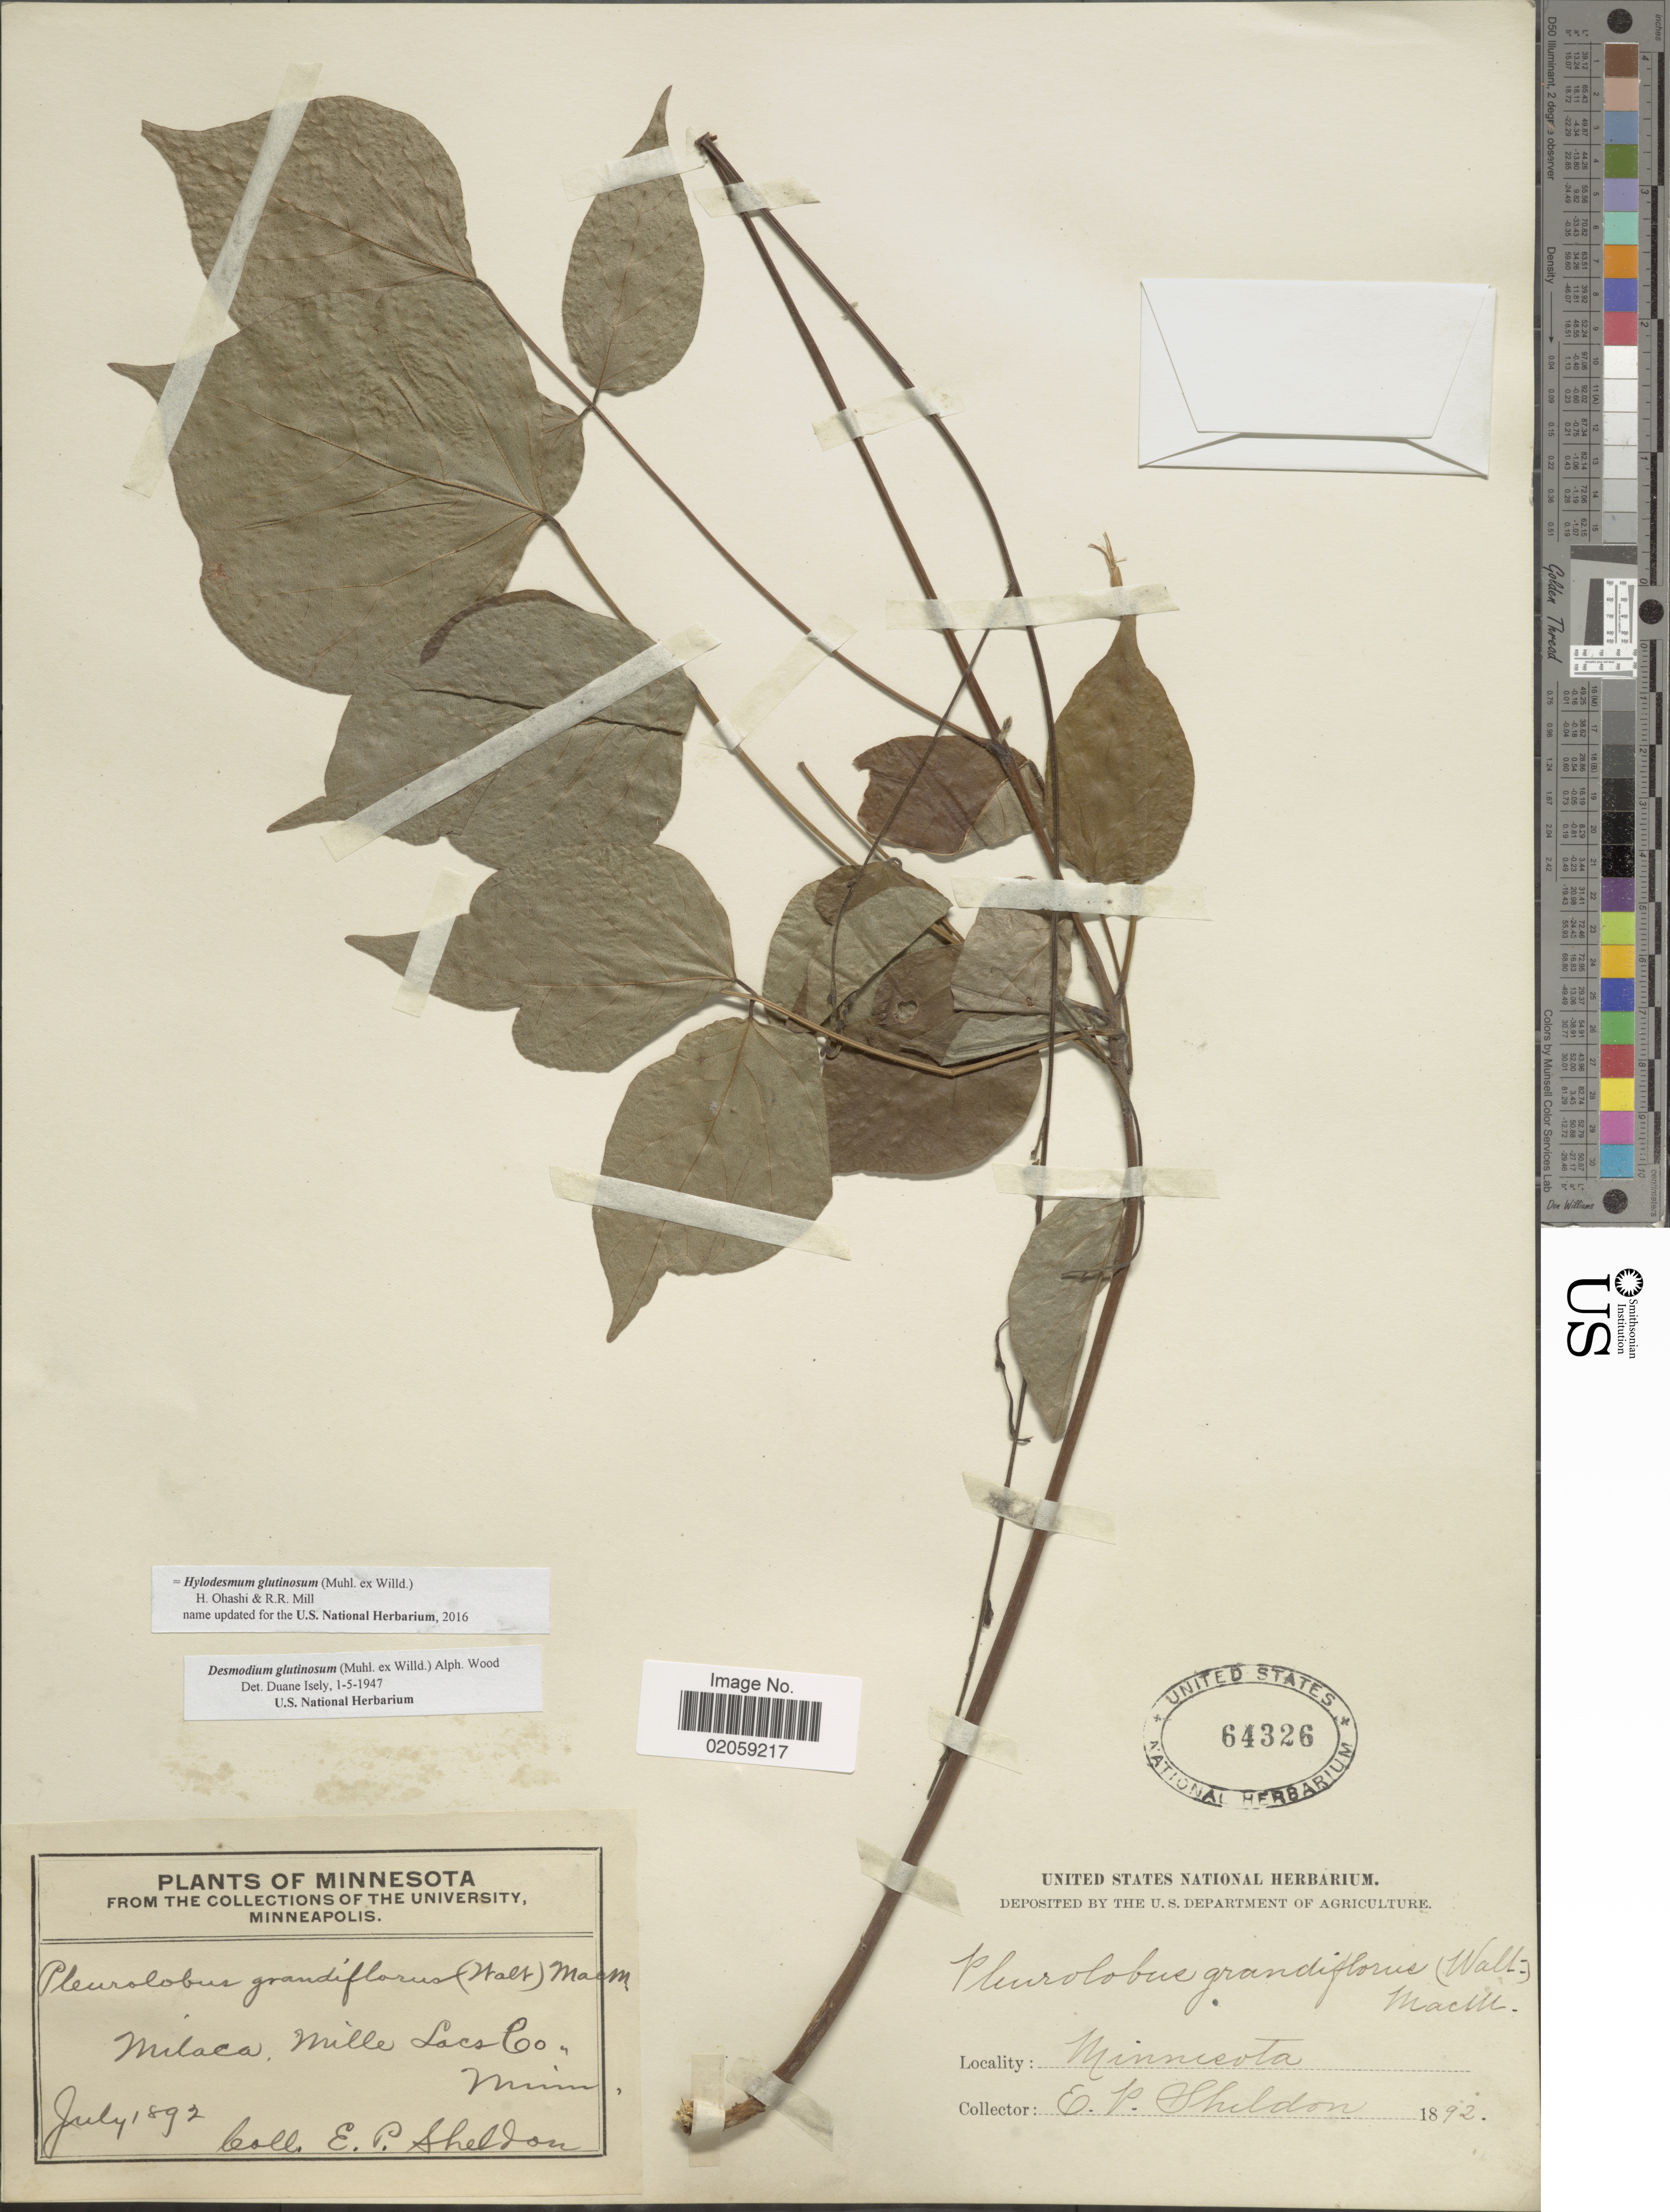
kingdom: Plantae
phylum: Tracheophyta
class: Magnoliopsida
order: Fabales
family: Fabaceae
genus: Hylodesmum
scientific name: Hylodesmum glutinosum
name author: (Muhl. ex Willd.) H. Ohashi & R.R. Mill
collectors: E. P. Sheldon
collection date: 1892-07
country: United States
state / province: Minnesota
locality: Milaca, Mille Lacs Co., Minn.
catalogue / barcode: US 64326